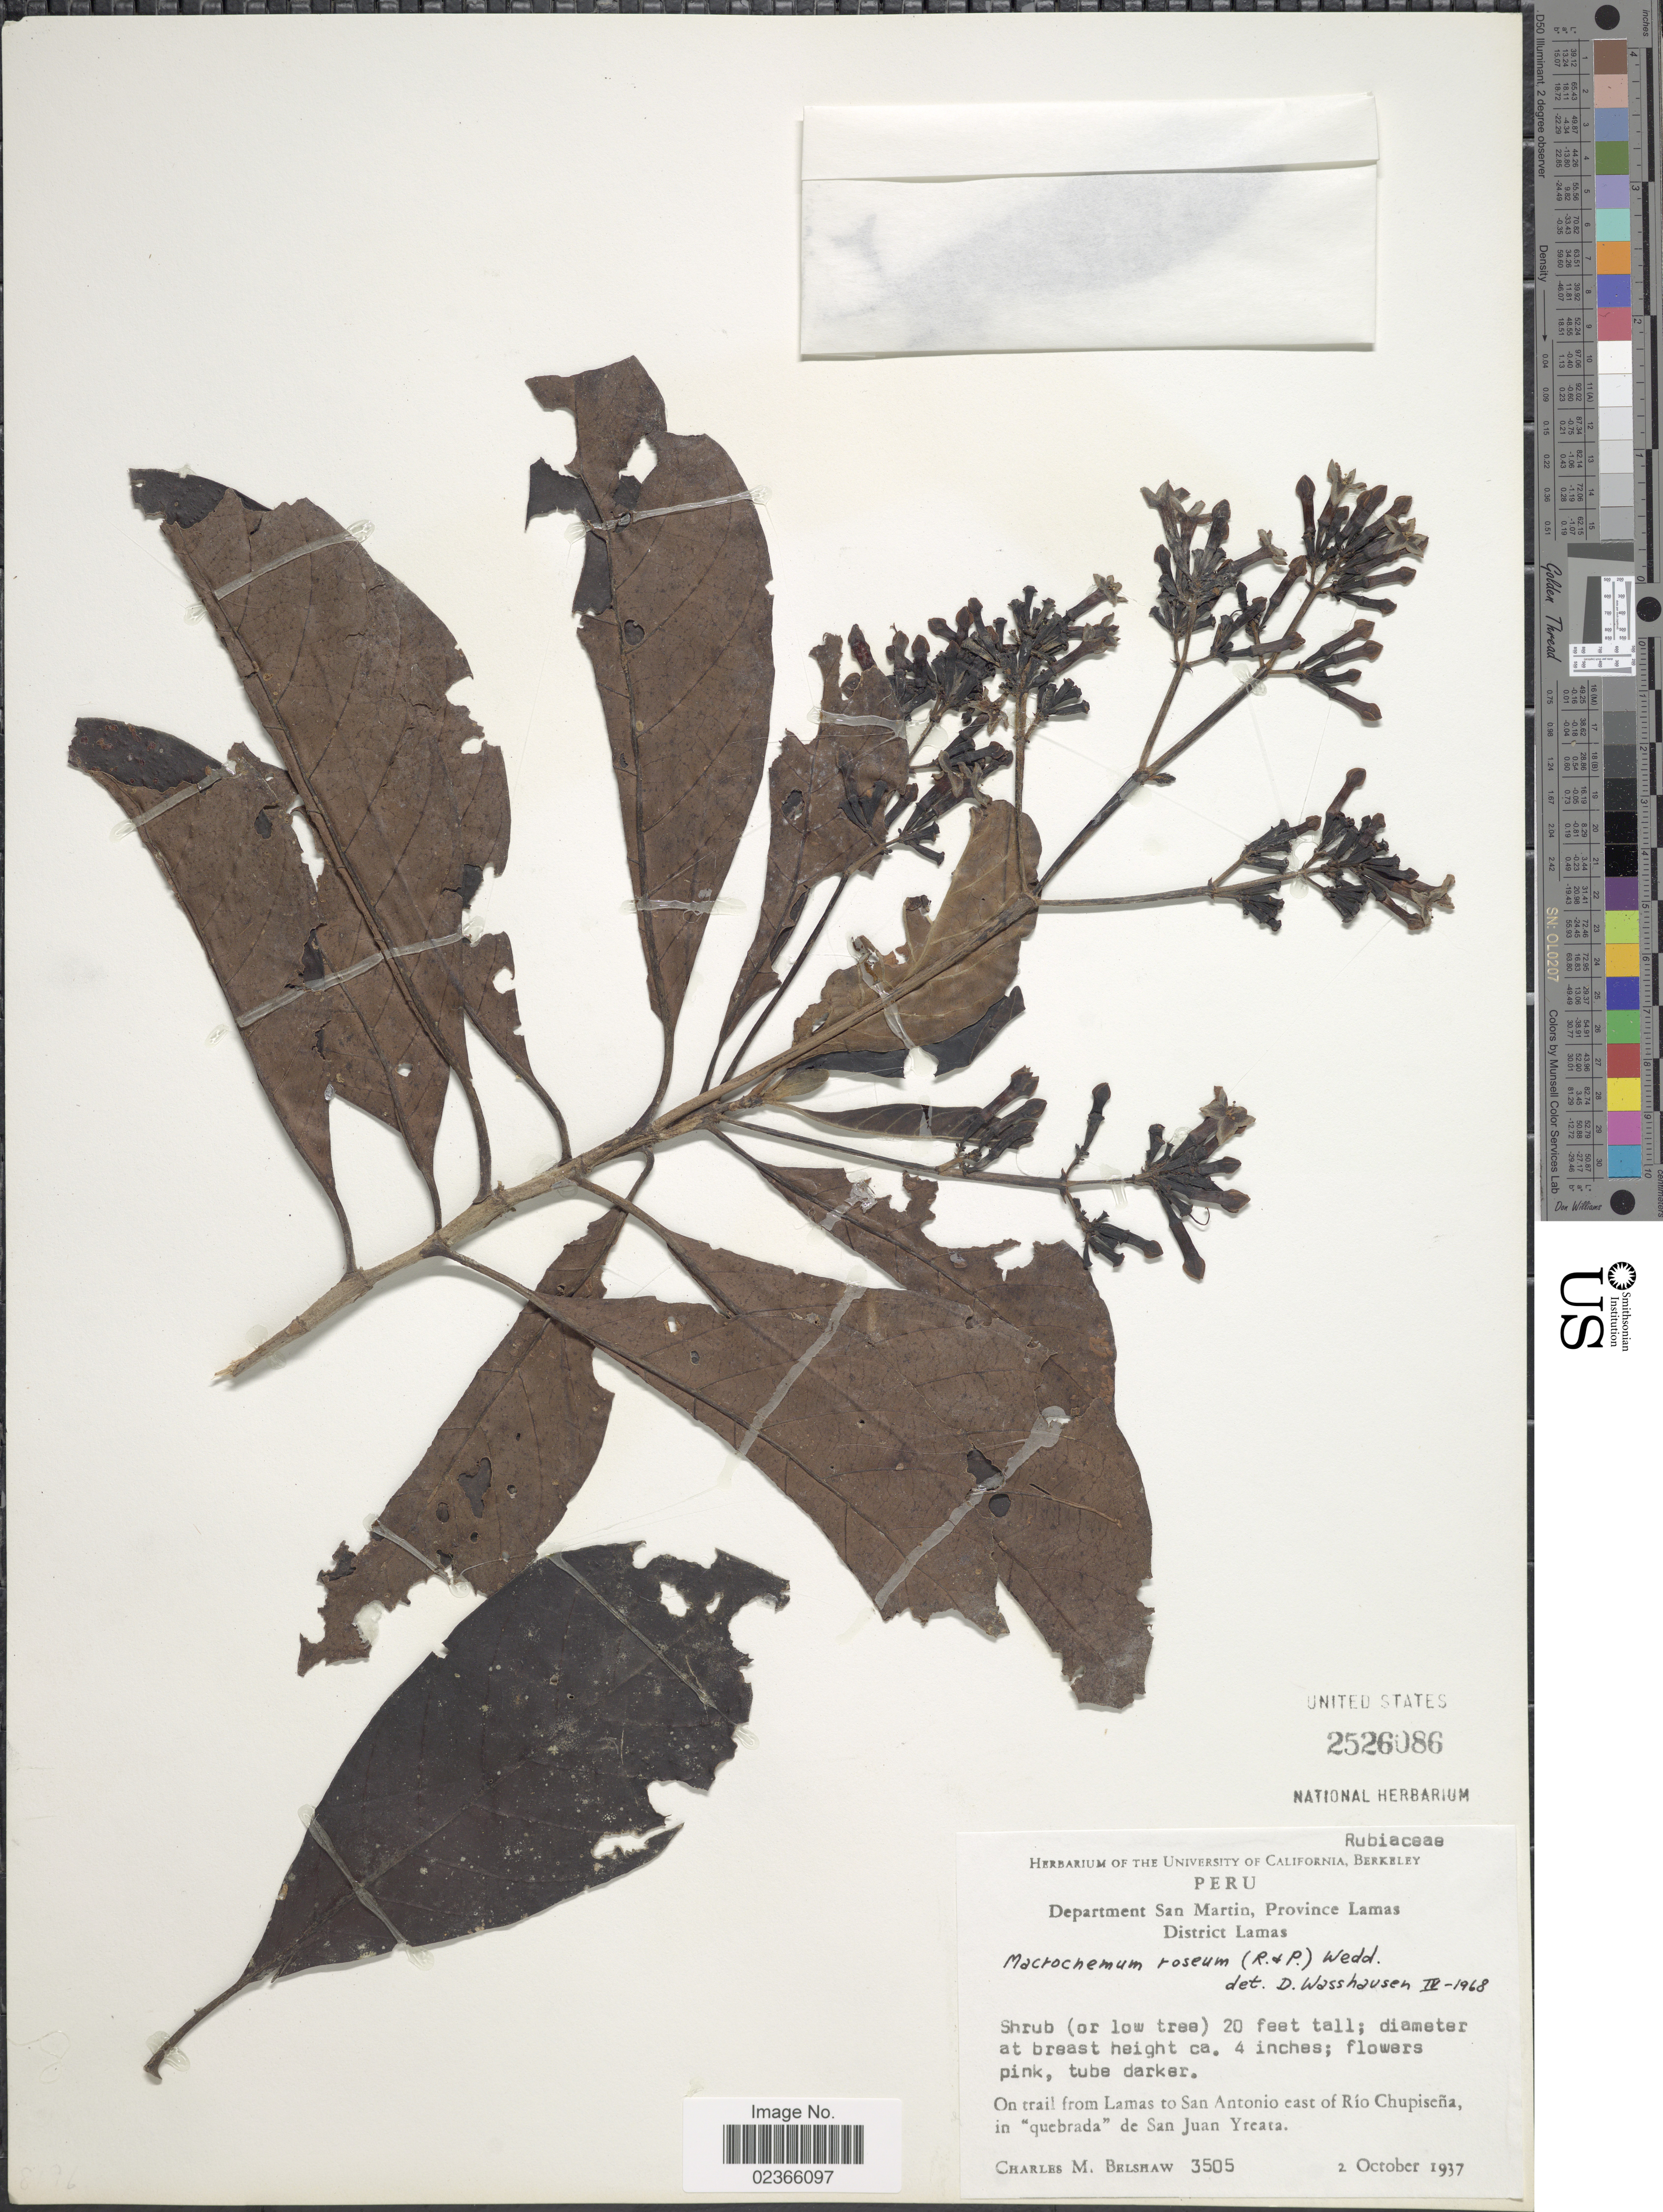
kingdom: Plantae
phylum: Tracheophyta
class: Magnoliopsida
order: Gentianales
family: Rubiaceae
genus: Macrocnemum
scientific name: Macrocnemum roseum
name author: (Ruiz & Pav.) Wedd.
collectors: C. Shaw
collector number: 3505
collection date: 1937-10-02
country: Peru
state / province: San Martín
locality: Department San Martin, Province Lames, District Lamas. On trail from Lamas to San Antonio east of Rio Chupisena in "quebrada" de San Juam Yreata.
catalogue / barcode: US 2526086